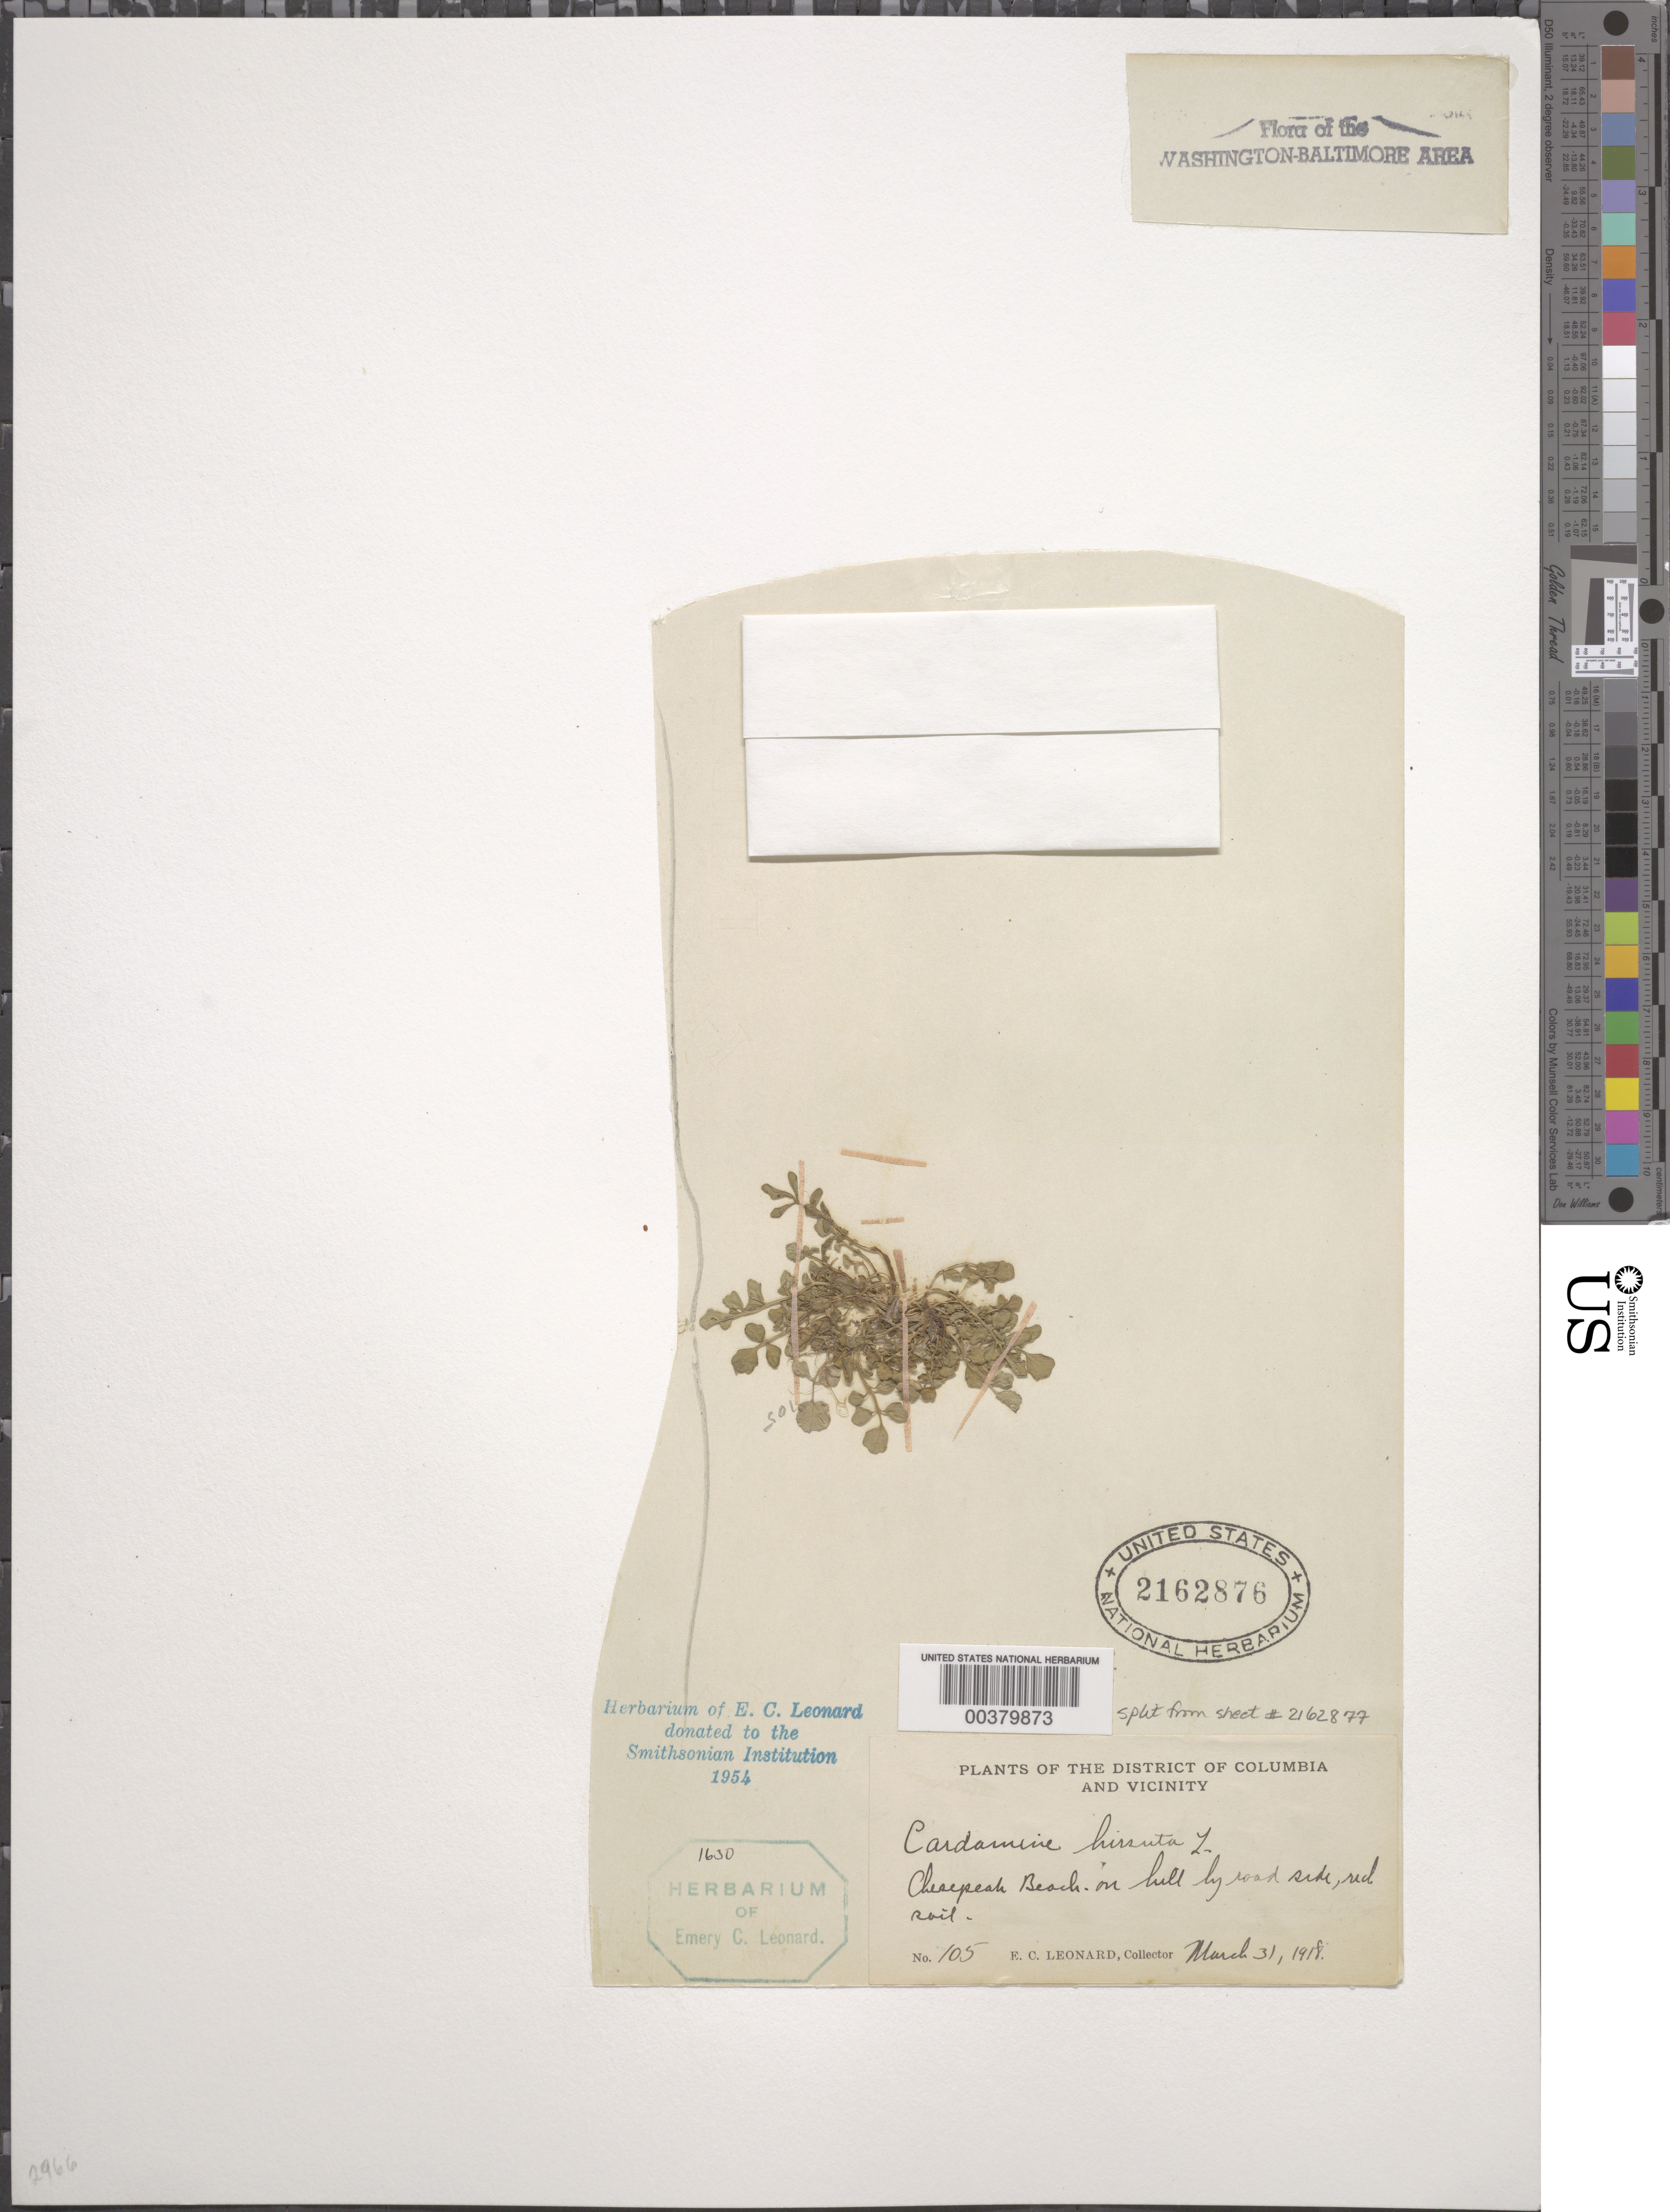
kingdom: Plantae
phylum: Tracheophyta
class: Magnoliopsida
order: Brassicales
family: Brassicaceae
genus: Cardamine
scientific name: Cardamine hirsuta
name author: L.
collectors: E. C. Leonard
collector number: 105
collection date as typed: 31 Mar 1918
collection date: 1918-03-31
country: United States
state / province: Maryland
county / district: Calvert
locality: Chesapeake Beach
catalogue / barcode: US 2162876